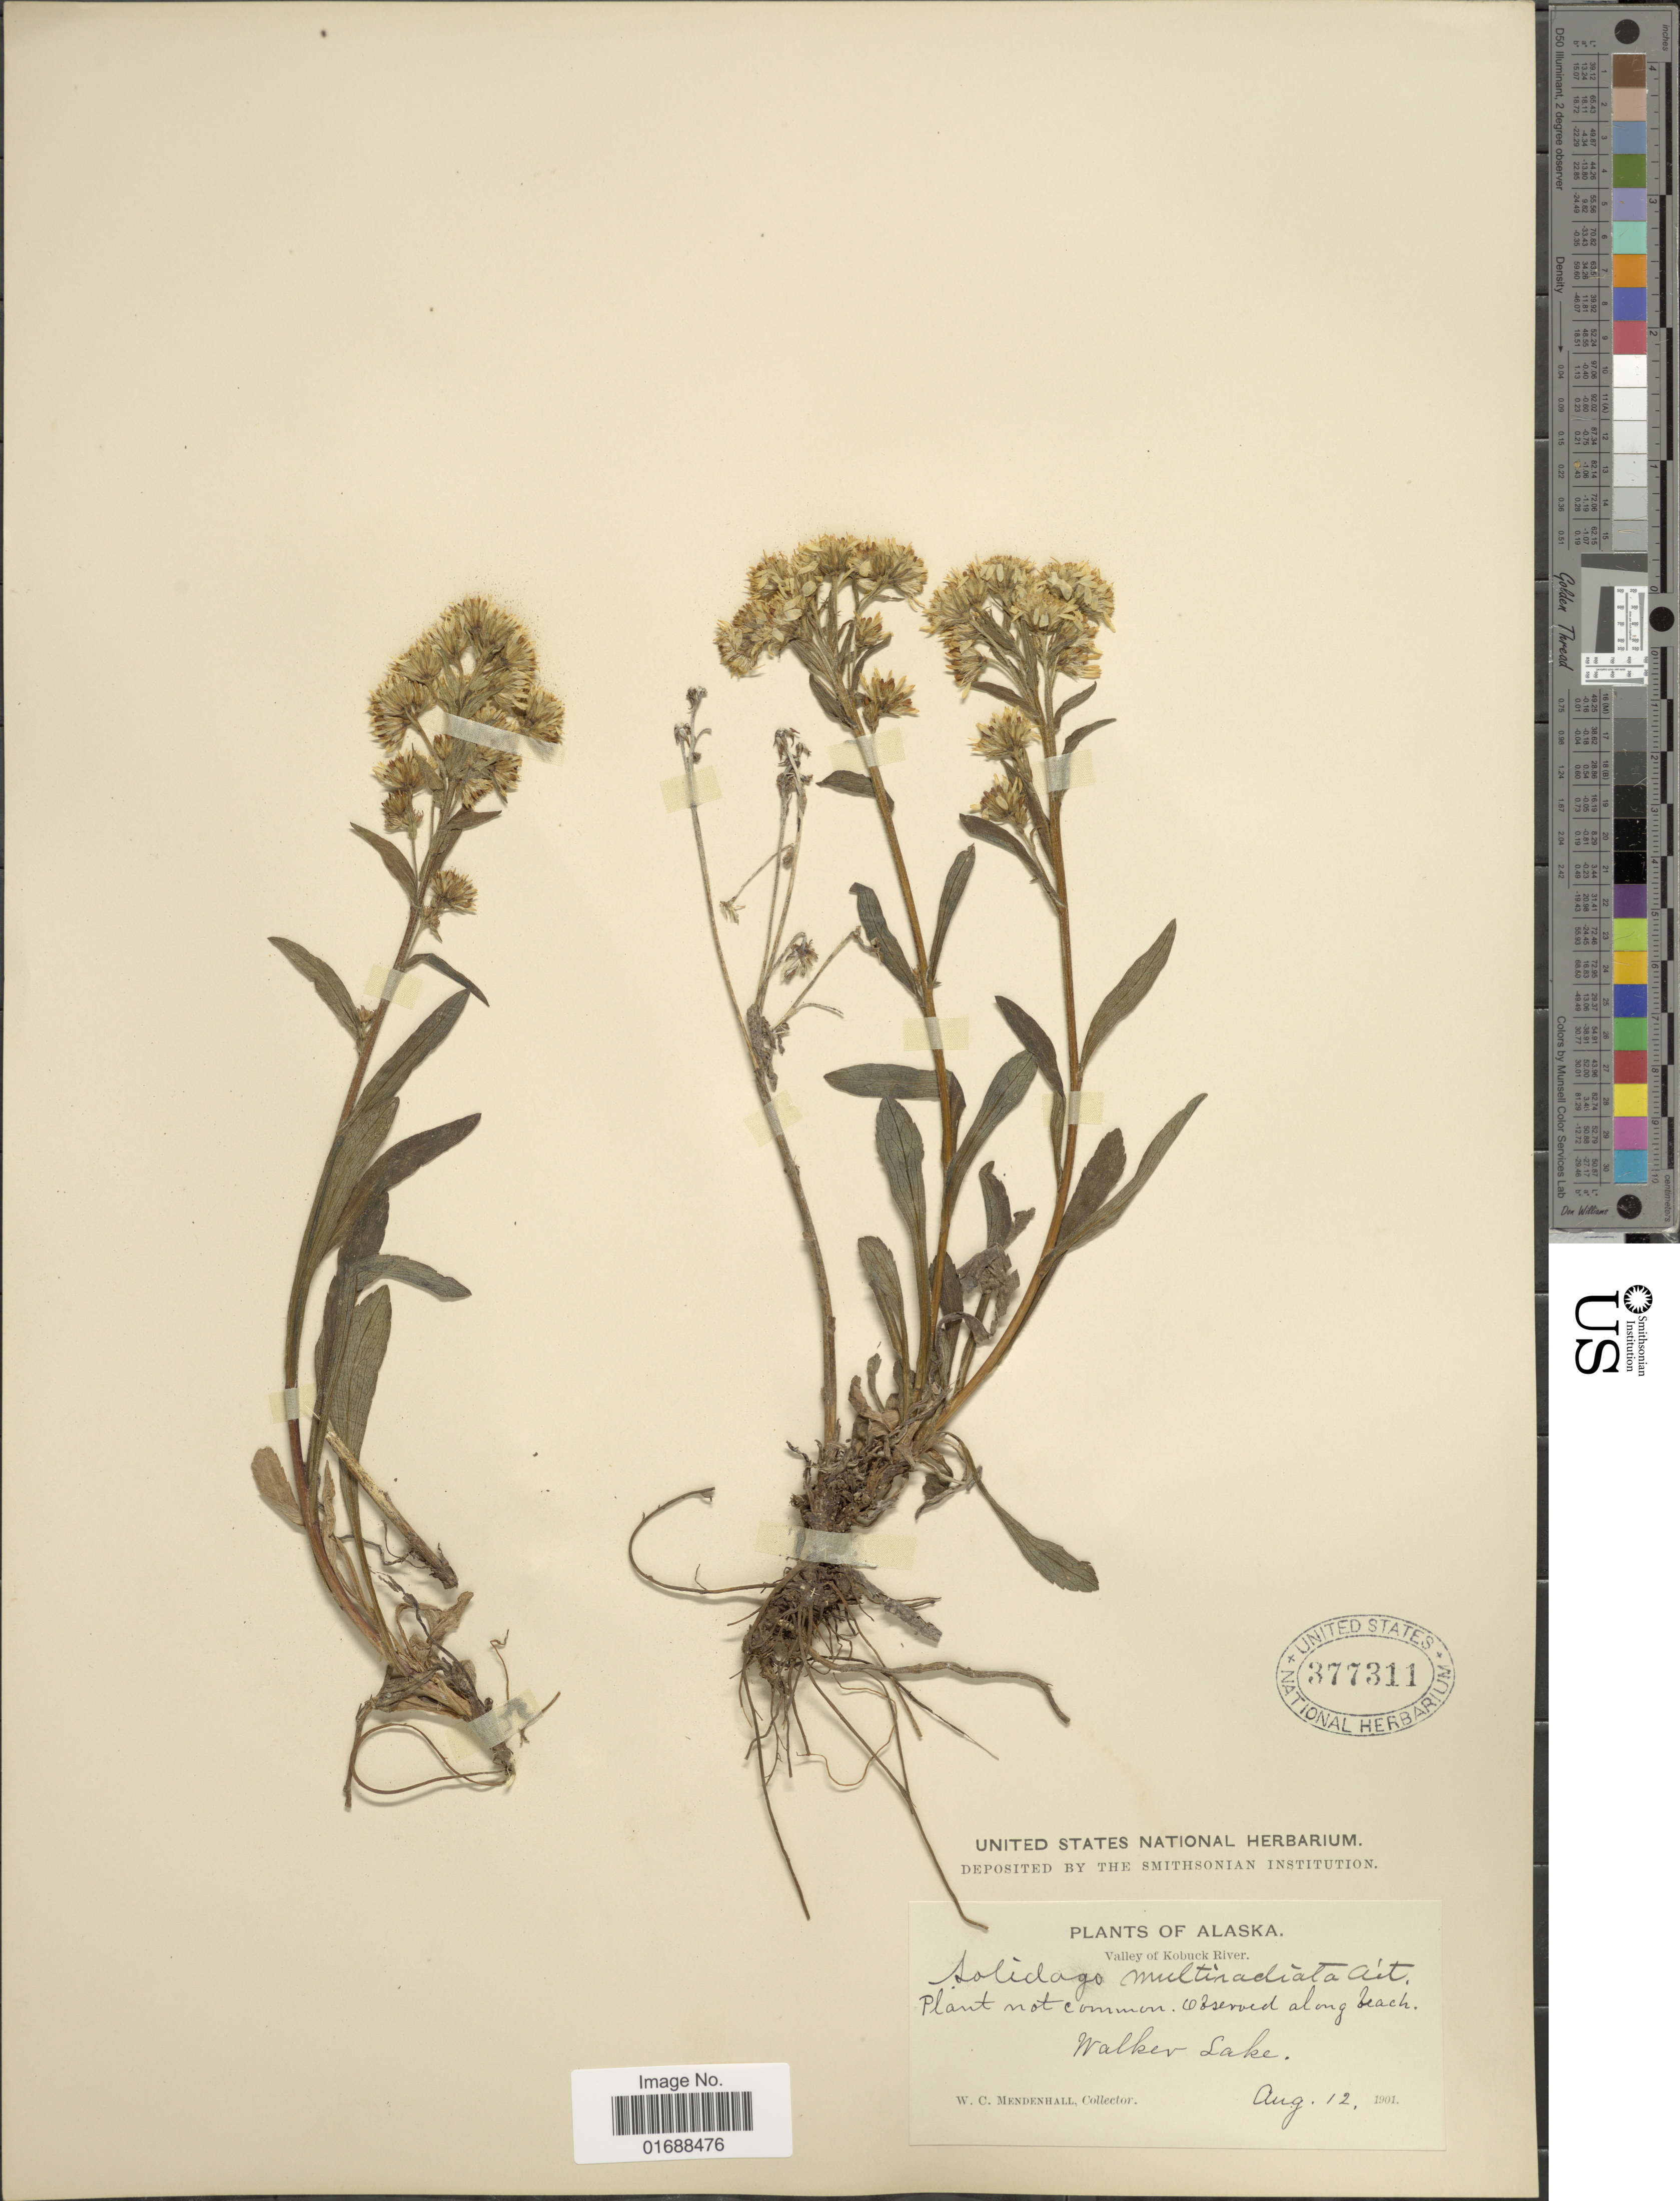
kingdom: Plantae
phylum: Tracheophyta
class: Magnoliopsida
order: Asterales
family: Asteraceae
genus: Solidago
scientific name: Solidago multiradiata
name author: Aiton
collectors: W. Mendenhall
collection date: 1901-08-12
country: United States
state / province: Alaska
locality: Valley of Kobuck River, Walker Lake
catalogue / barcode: US 377311